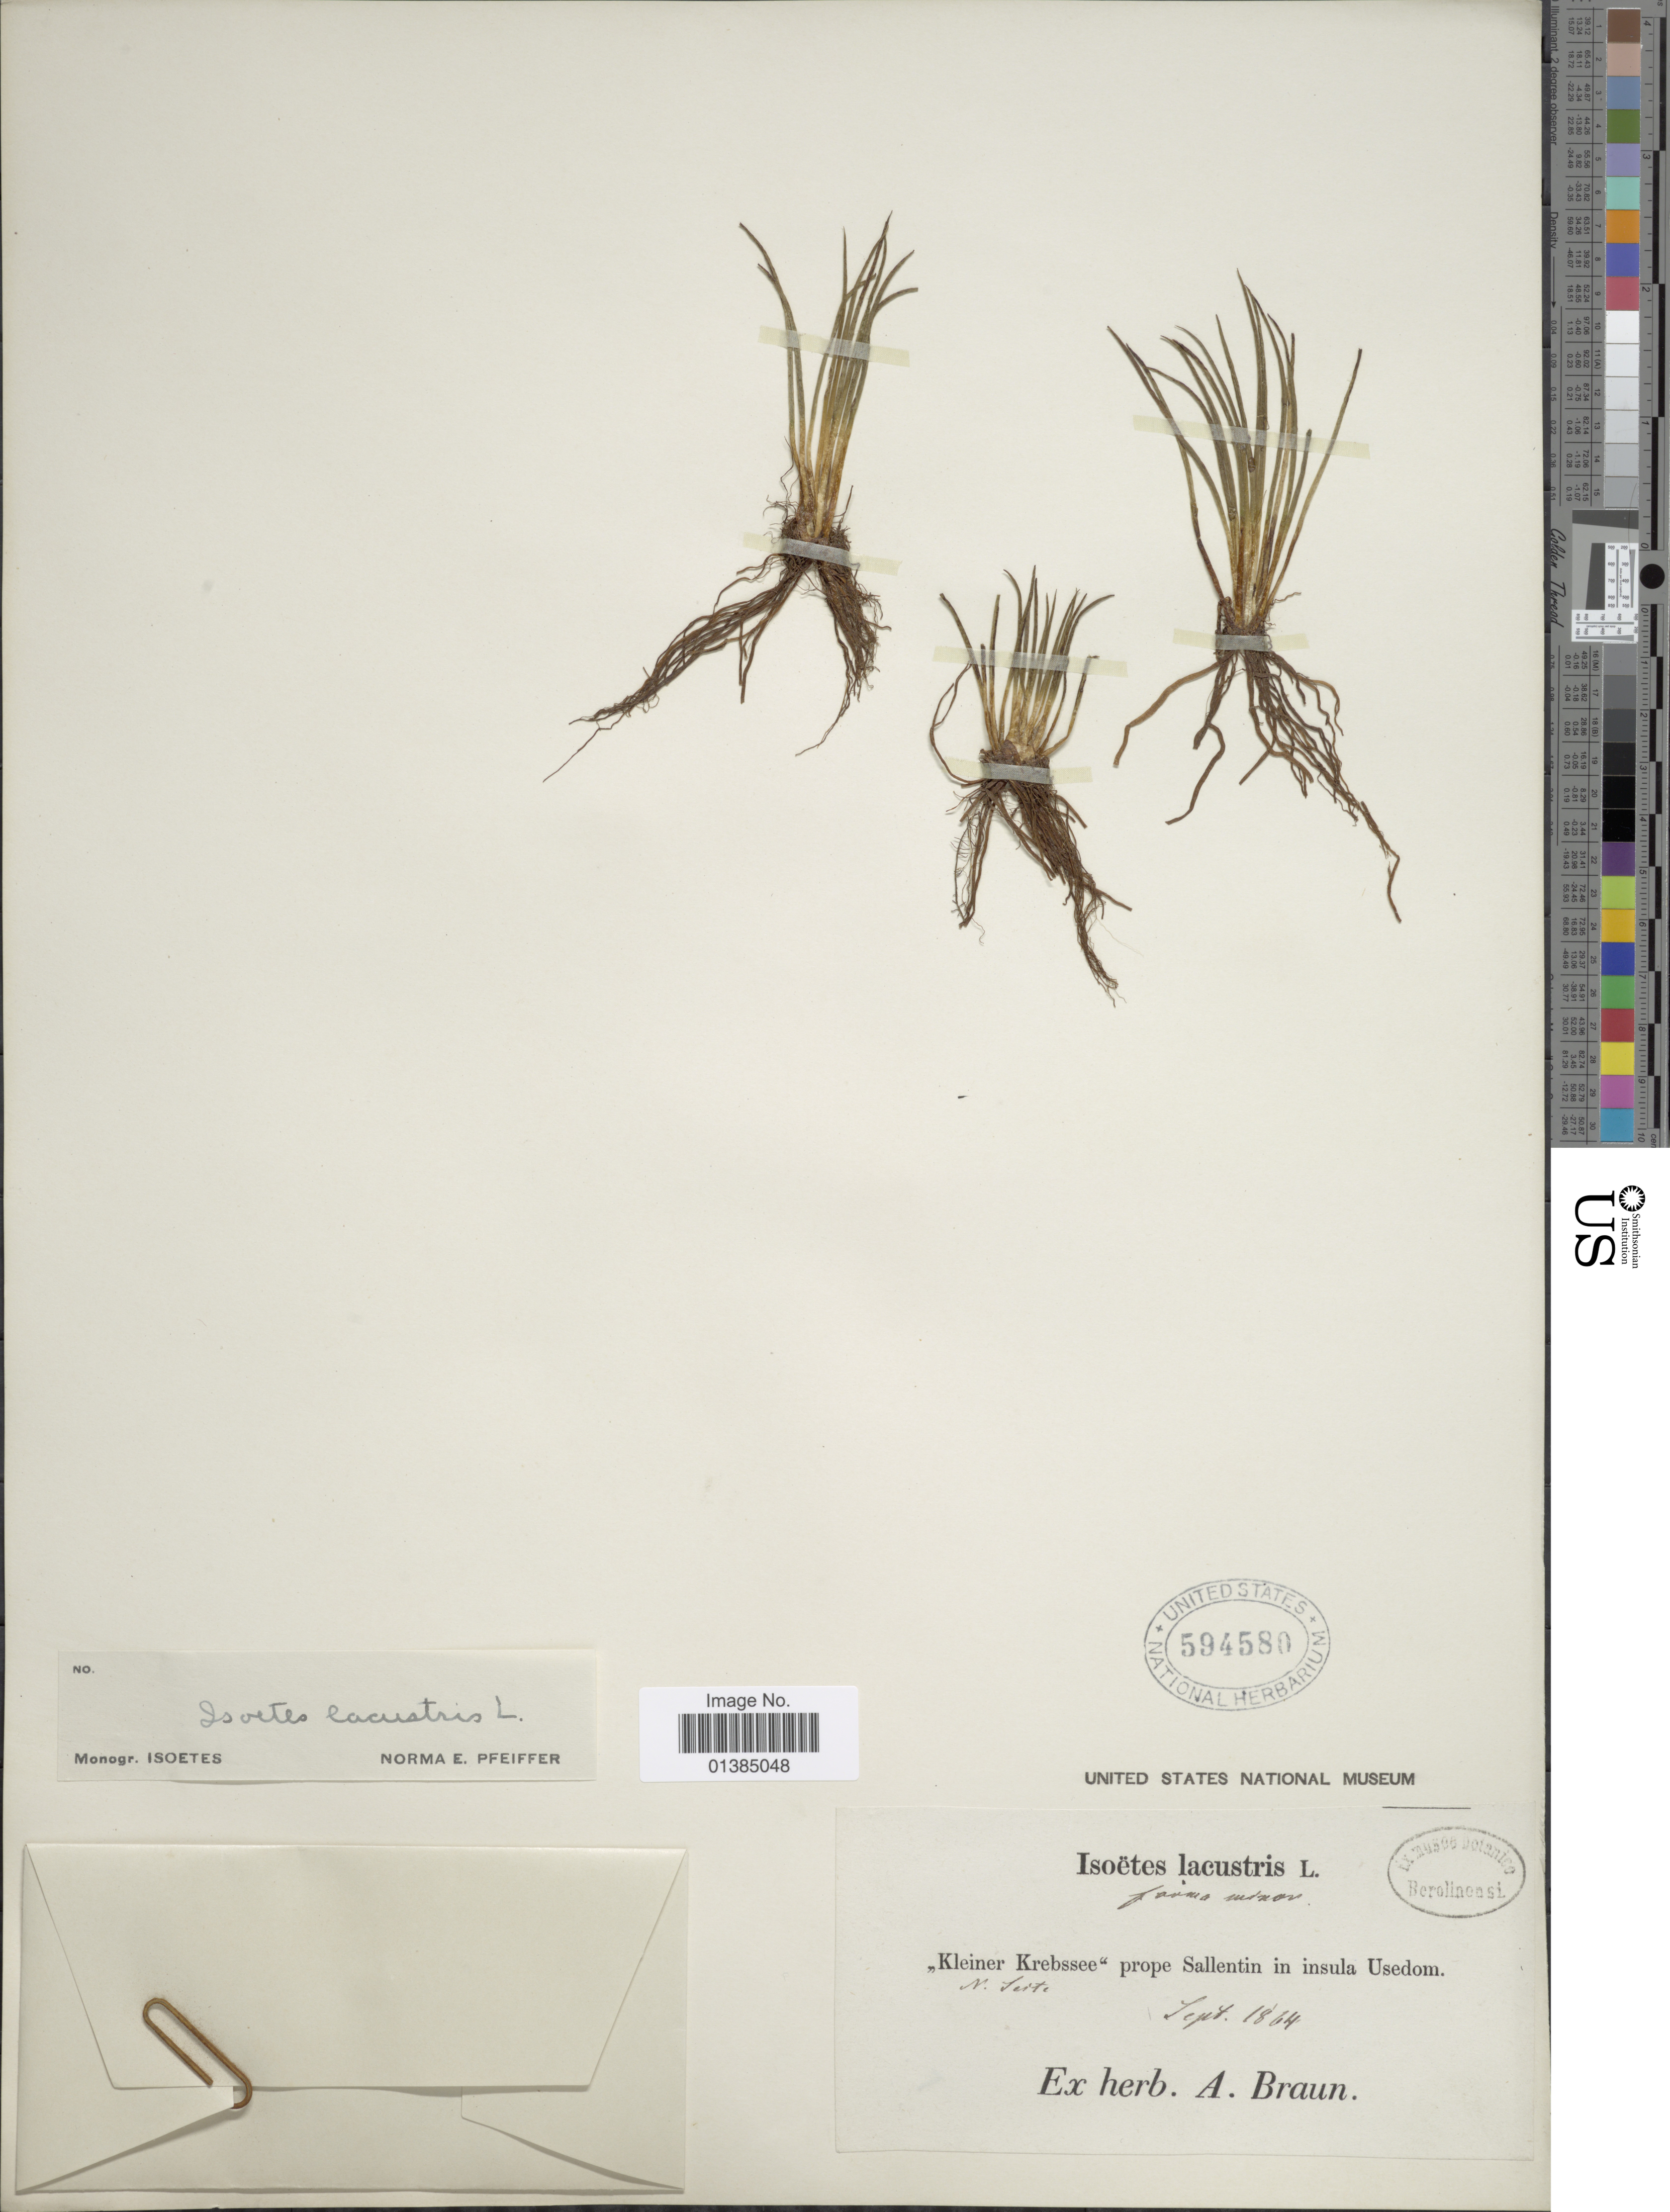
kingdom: Plantae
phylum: Tracheophyta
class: Lycopodiopsida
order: Isoetales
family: Isoetaceae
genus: Isoetes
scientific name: Isoetes lacustris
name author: L.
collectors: ex herb. A. Braun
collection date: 1864-09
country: Germany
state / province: Mecklenburg-Vorpommern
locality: "Kleiner Krebssee" prope Sallentin in insula Usedom.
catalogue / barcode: US 594580